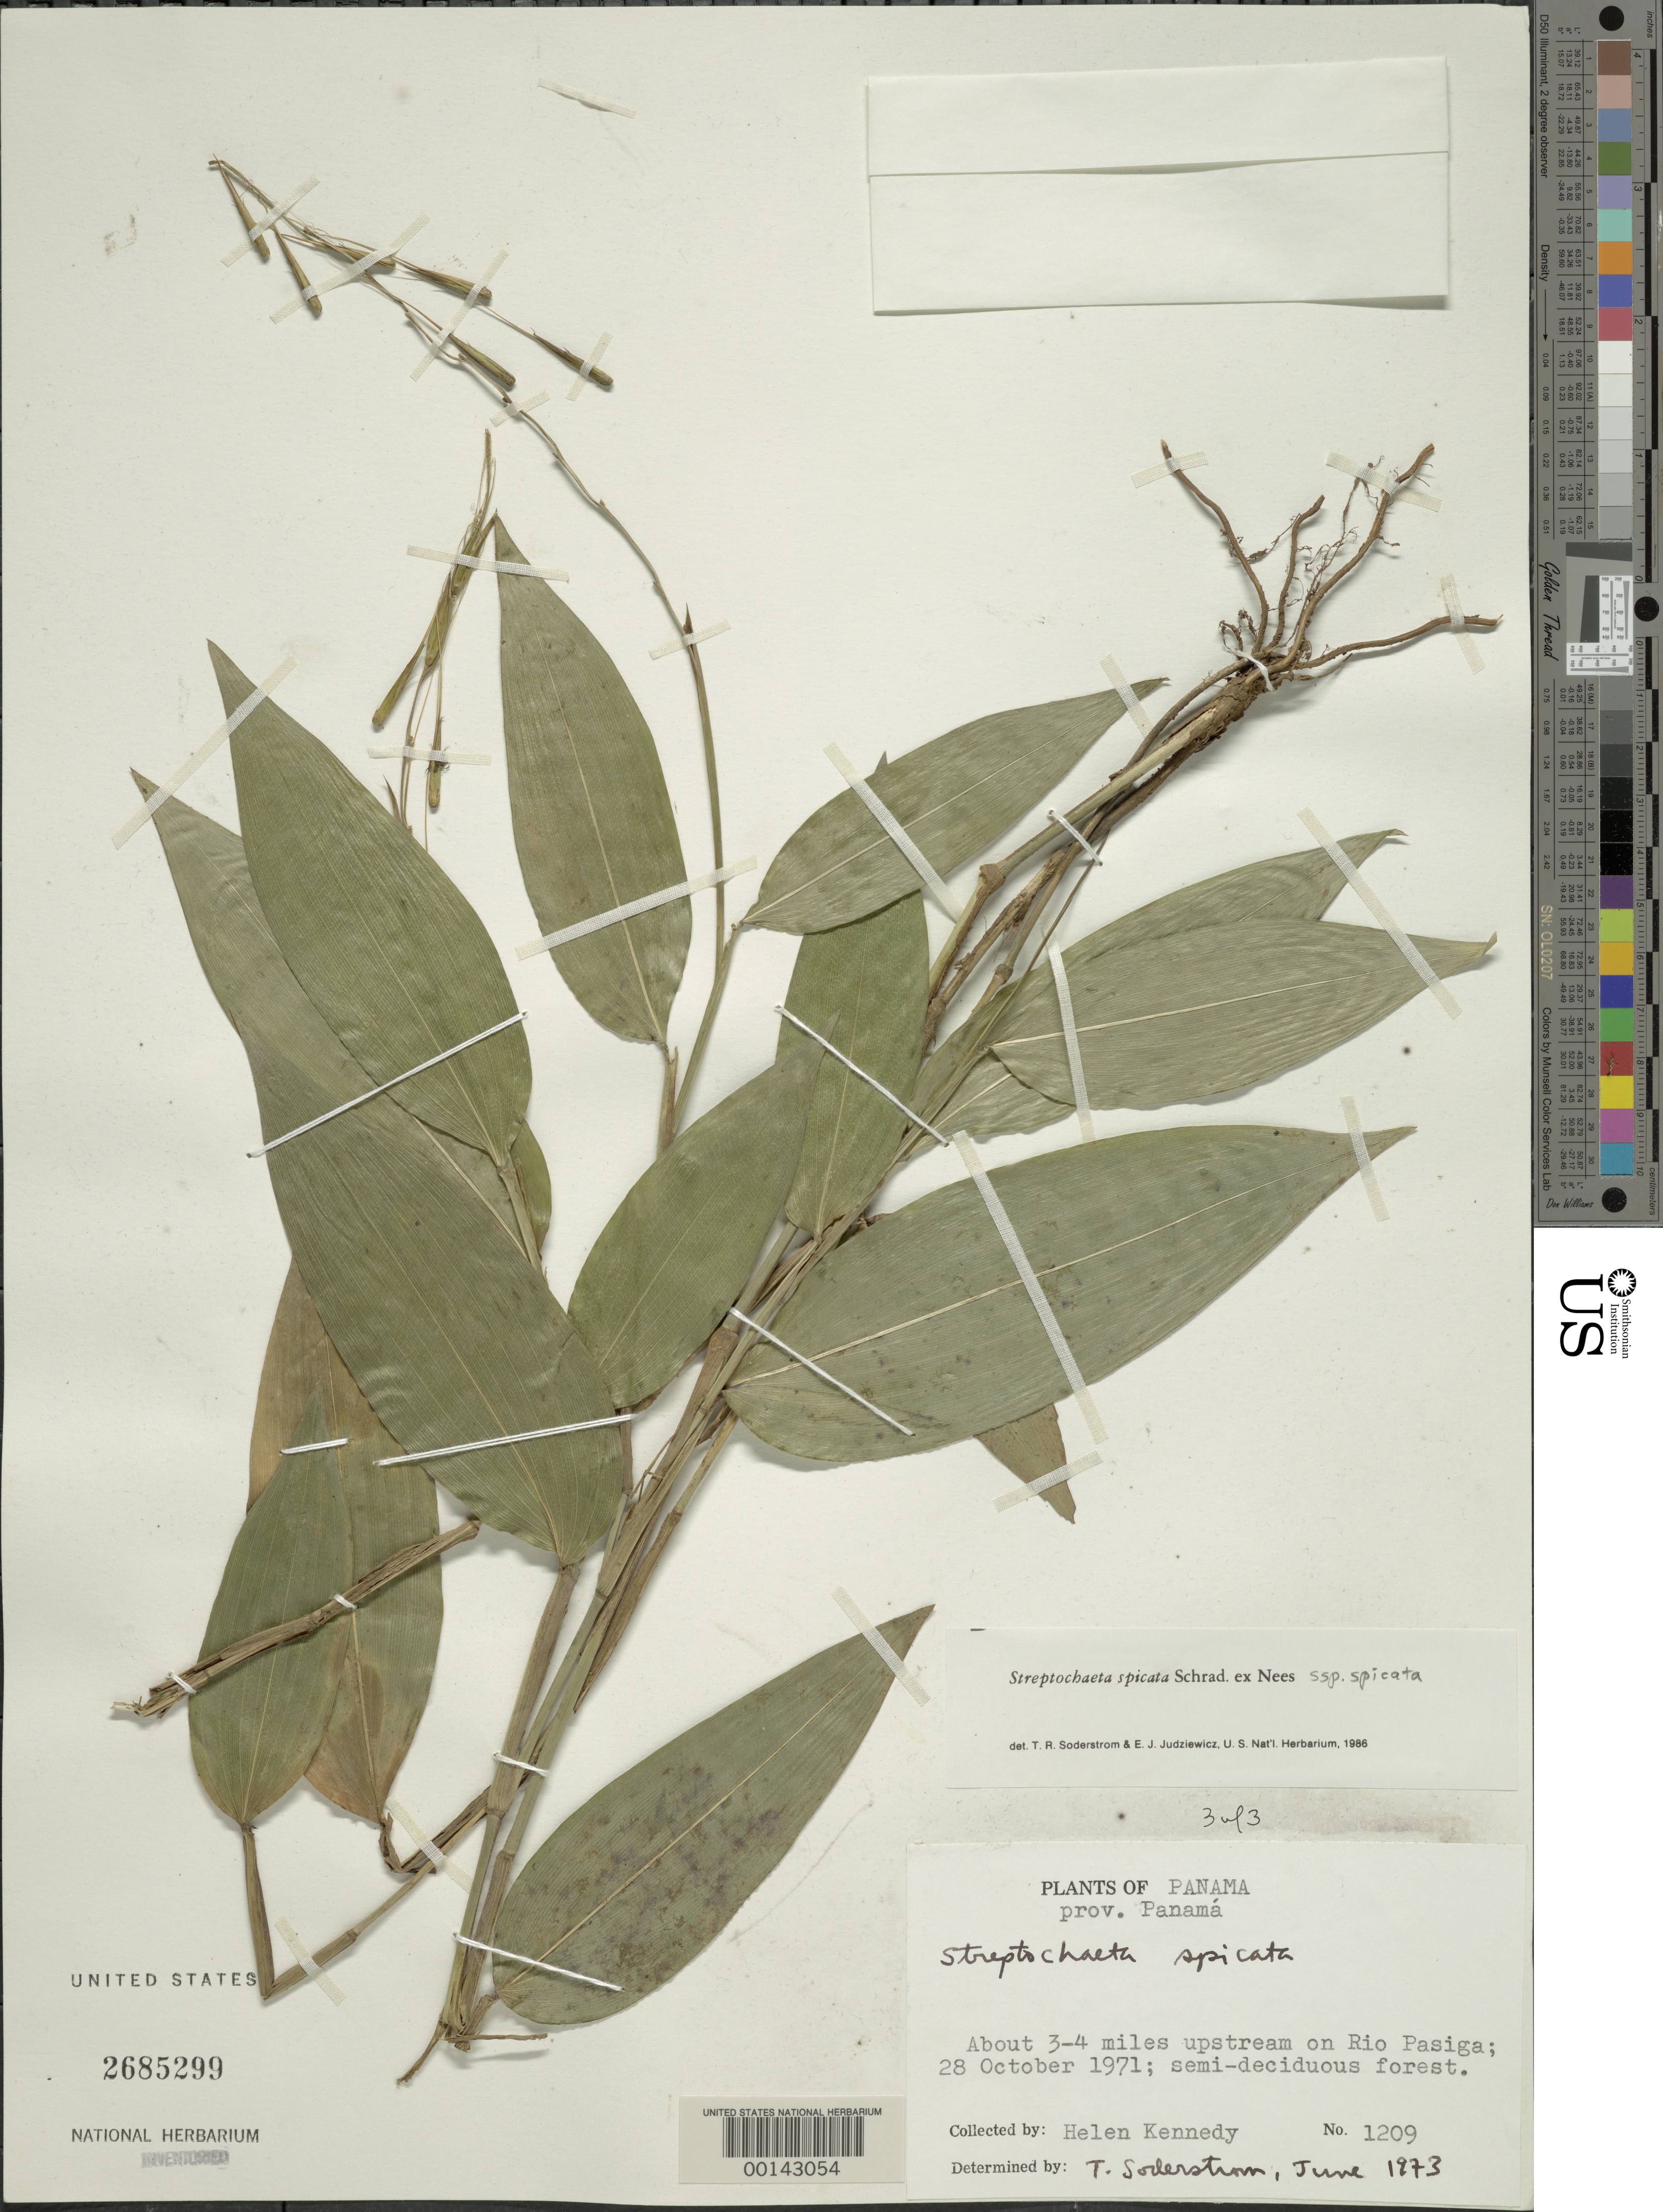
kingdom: Plantae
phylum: Tracheophyta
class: Liliopsida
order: Poales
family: Poaceae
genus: Streptochaeta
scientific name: Streptochaeta spicata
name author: Schrad. ex Nees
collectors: H. Kennedy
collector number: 1209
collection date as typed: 28 Oct 1971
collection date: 1971-10-28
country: Panama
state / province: Panamá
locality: Chiman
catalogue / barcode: US 2685299